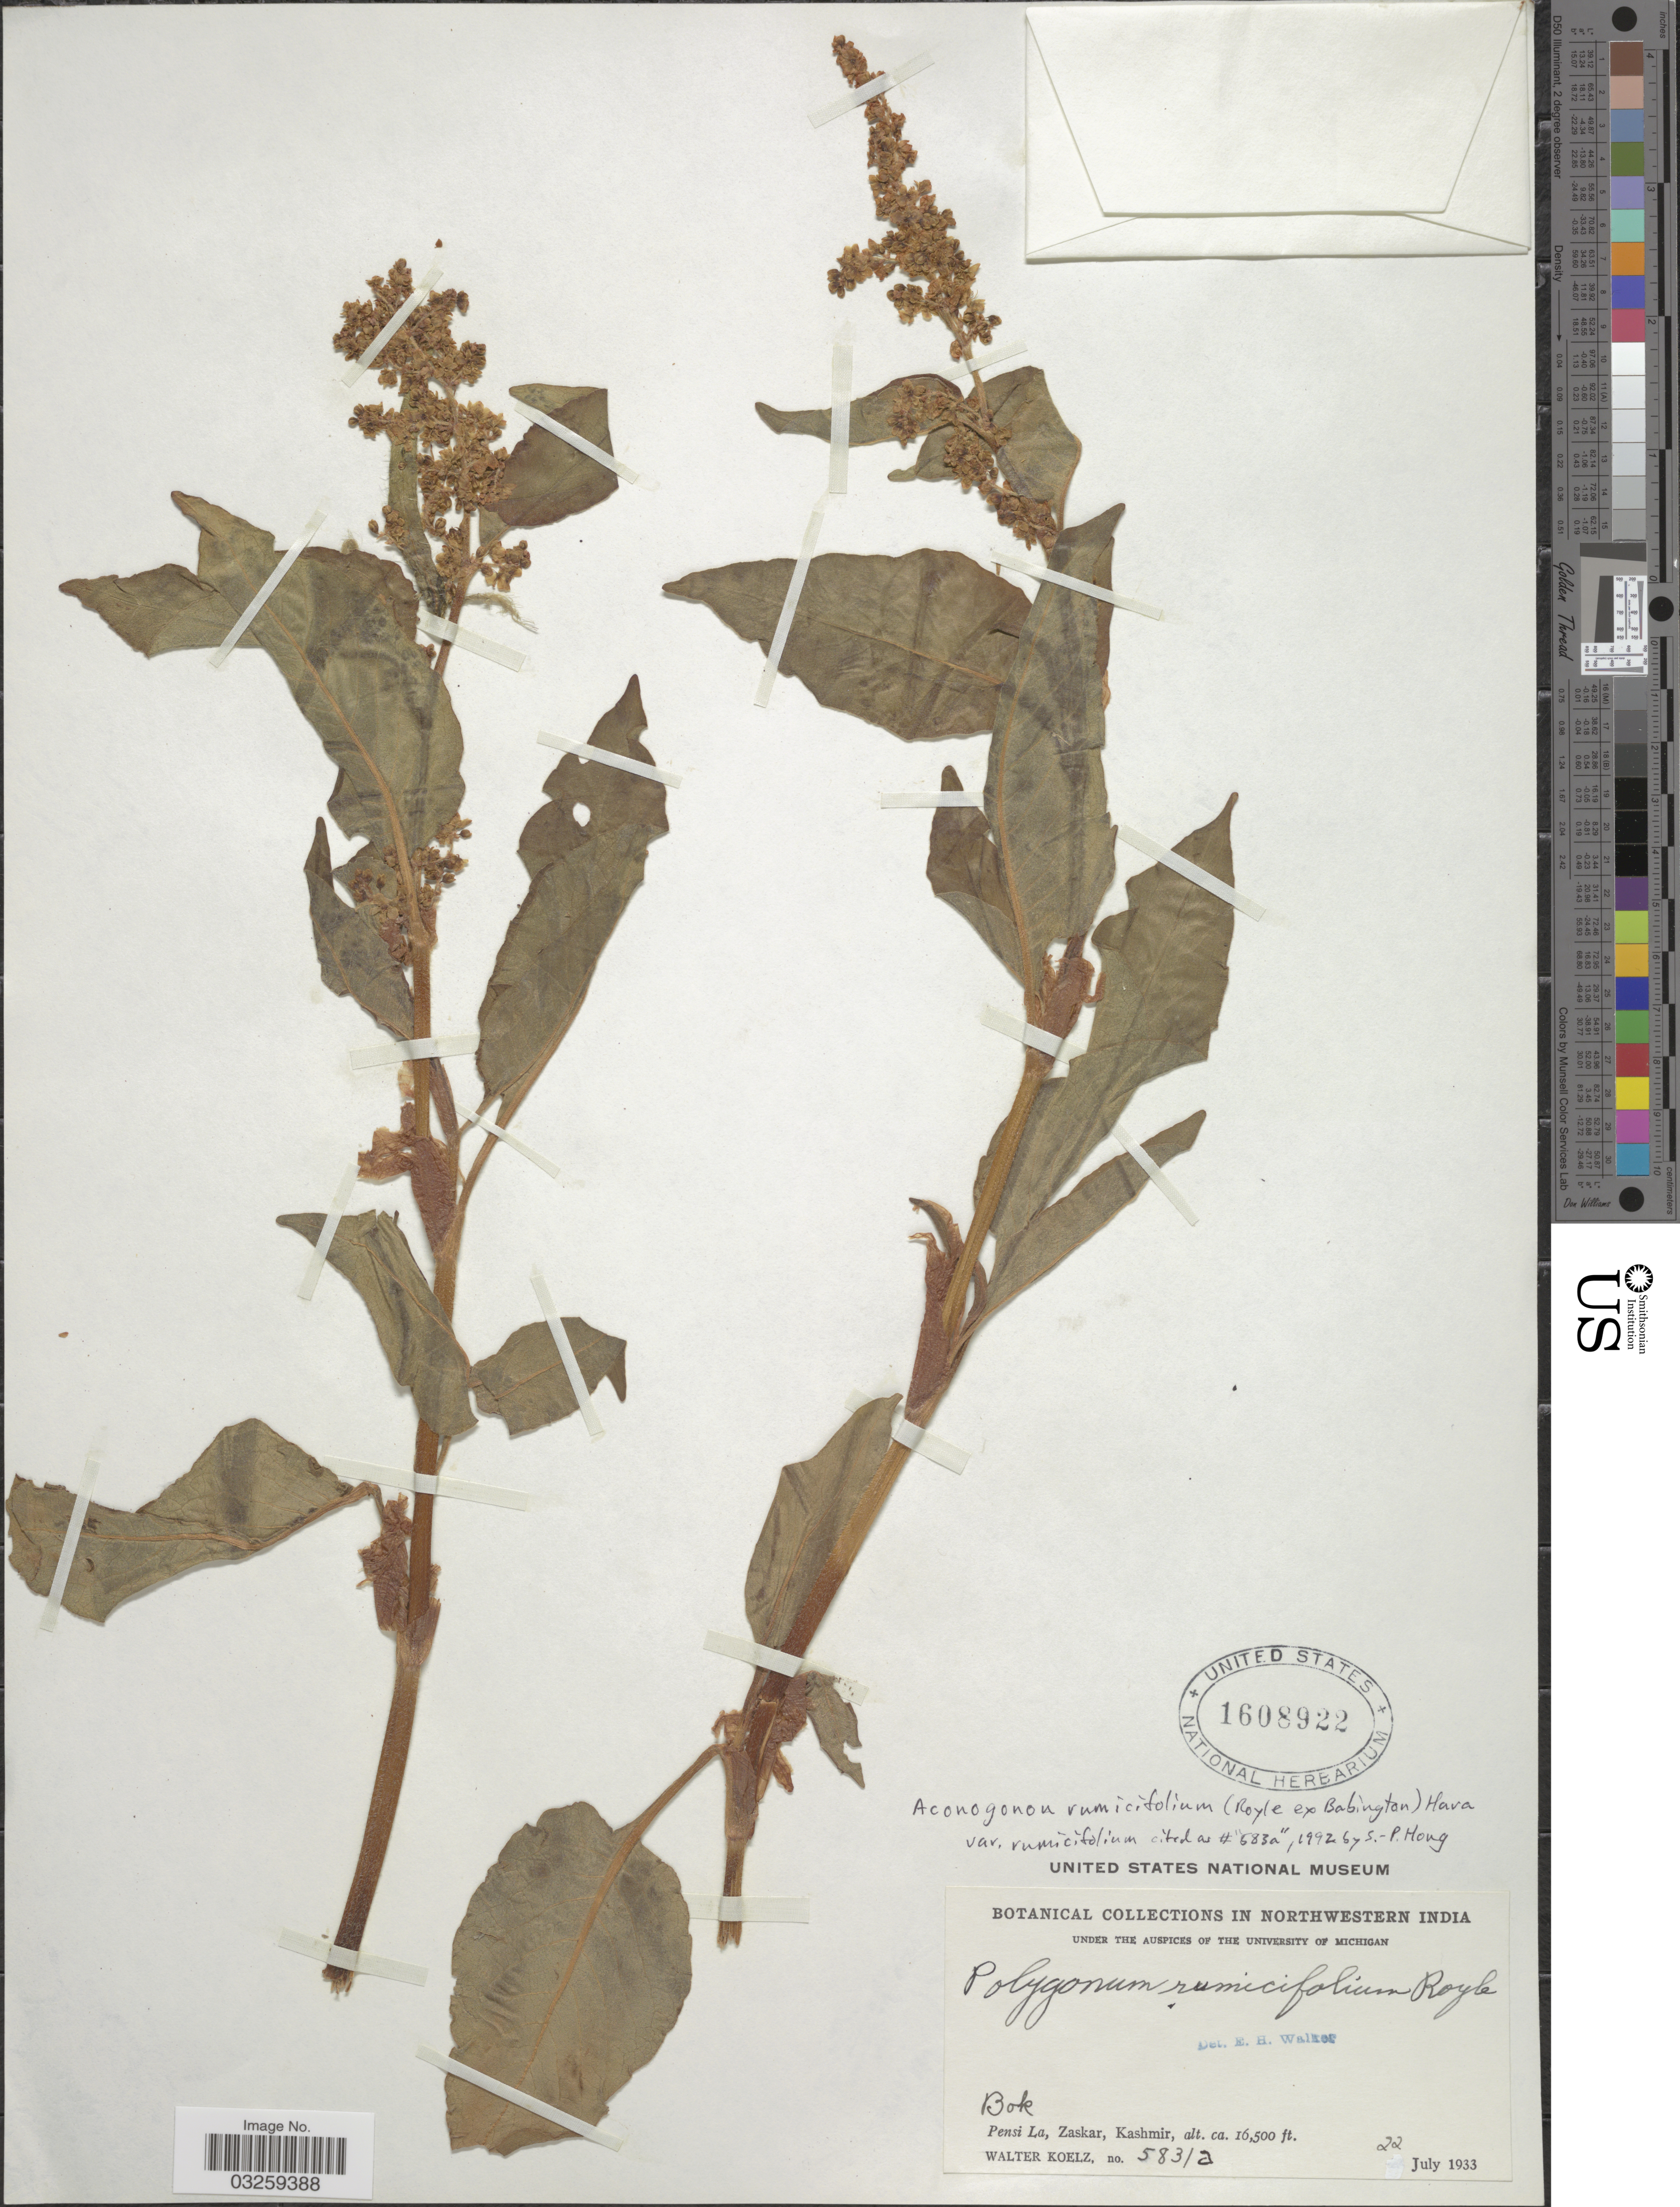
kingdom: Plantae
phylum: Tracheophyta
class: Magnoliopsida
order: Caryophyllales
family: Polygonaceae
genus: Koenigia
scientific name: Koenigia rumicifolia var. rumicifolia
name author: (Royle ex Bab.) T.M. Schust. & Reveal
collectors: W. N. Koelz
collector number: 583a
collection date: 1933-07-22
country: India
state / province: Jammu and Kashmir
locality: Northwestern India. Bok. Pensi La, Zaskar, Kashmir.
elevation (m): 5029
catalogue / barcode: US 1608922